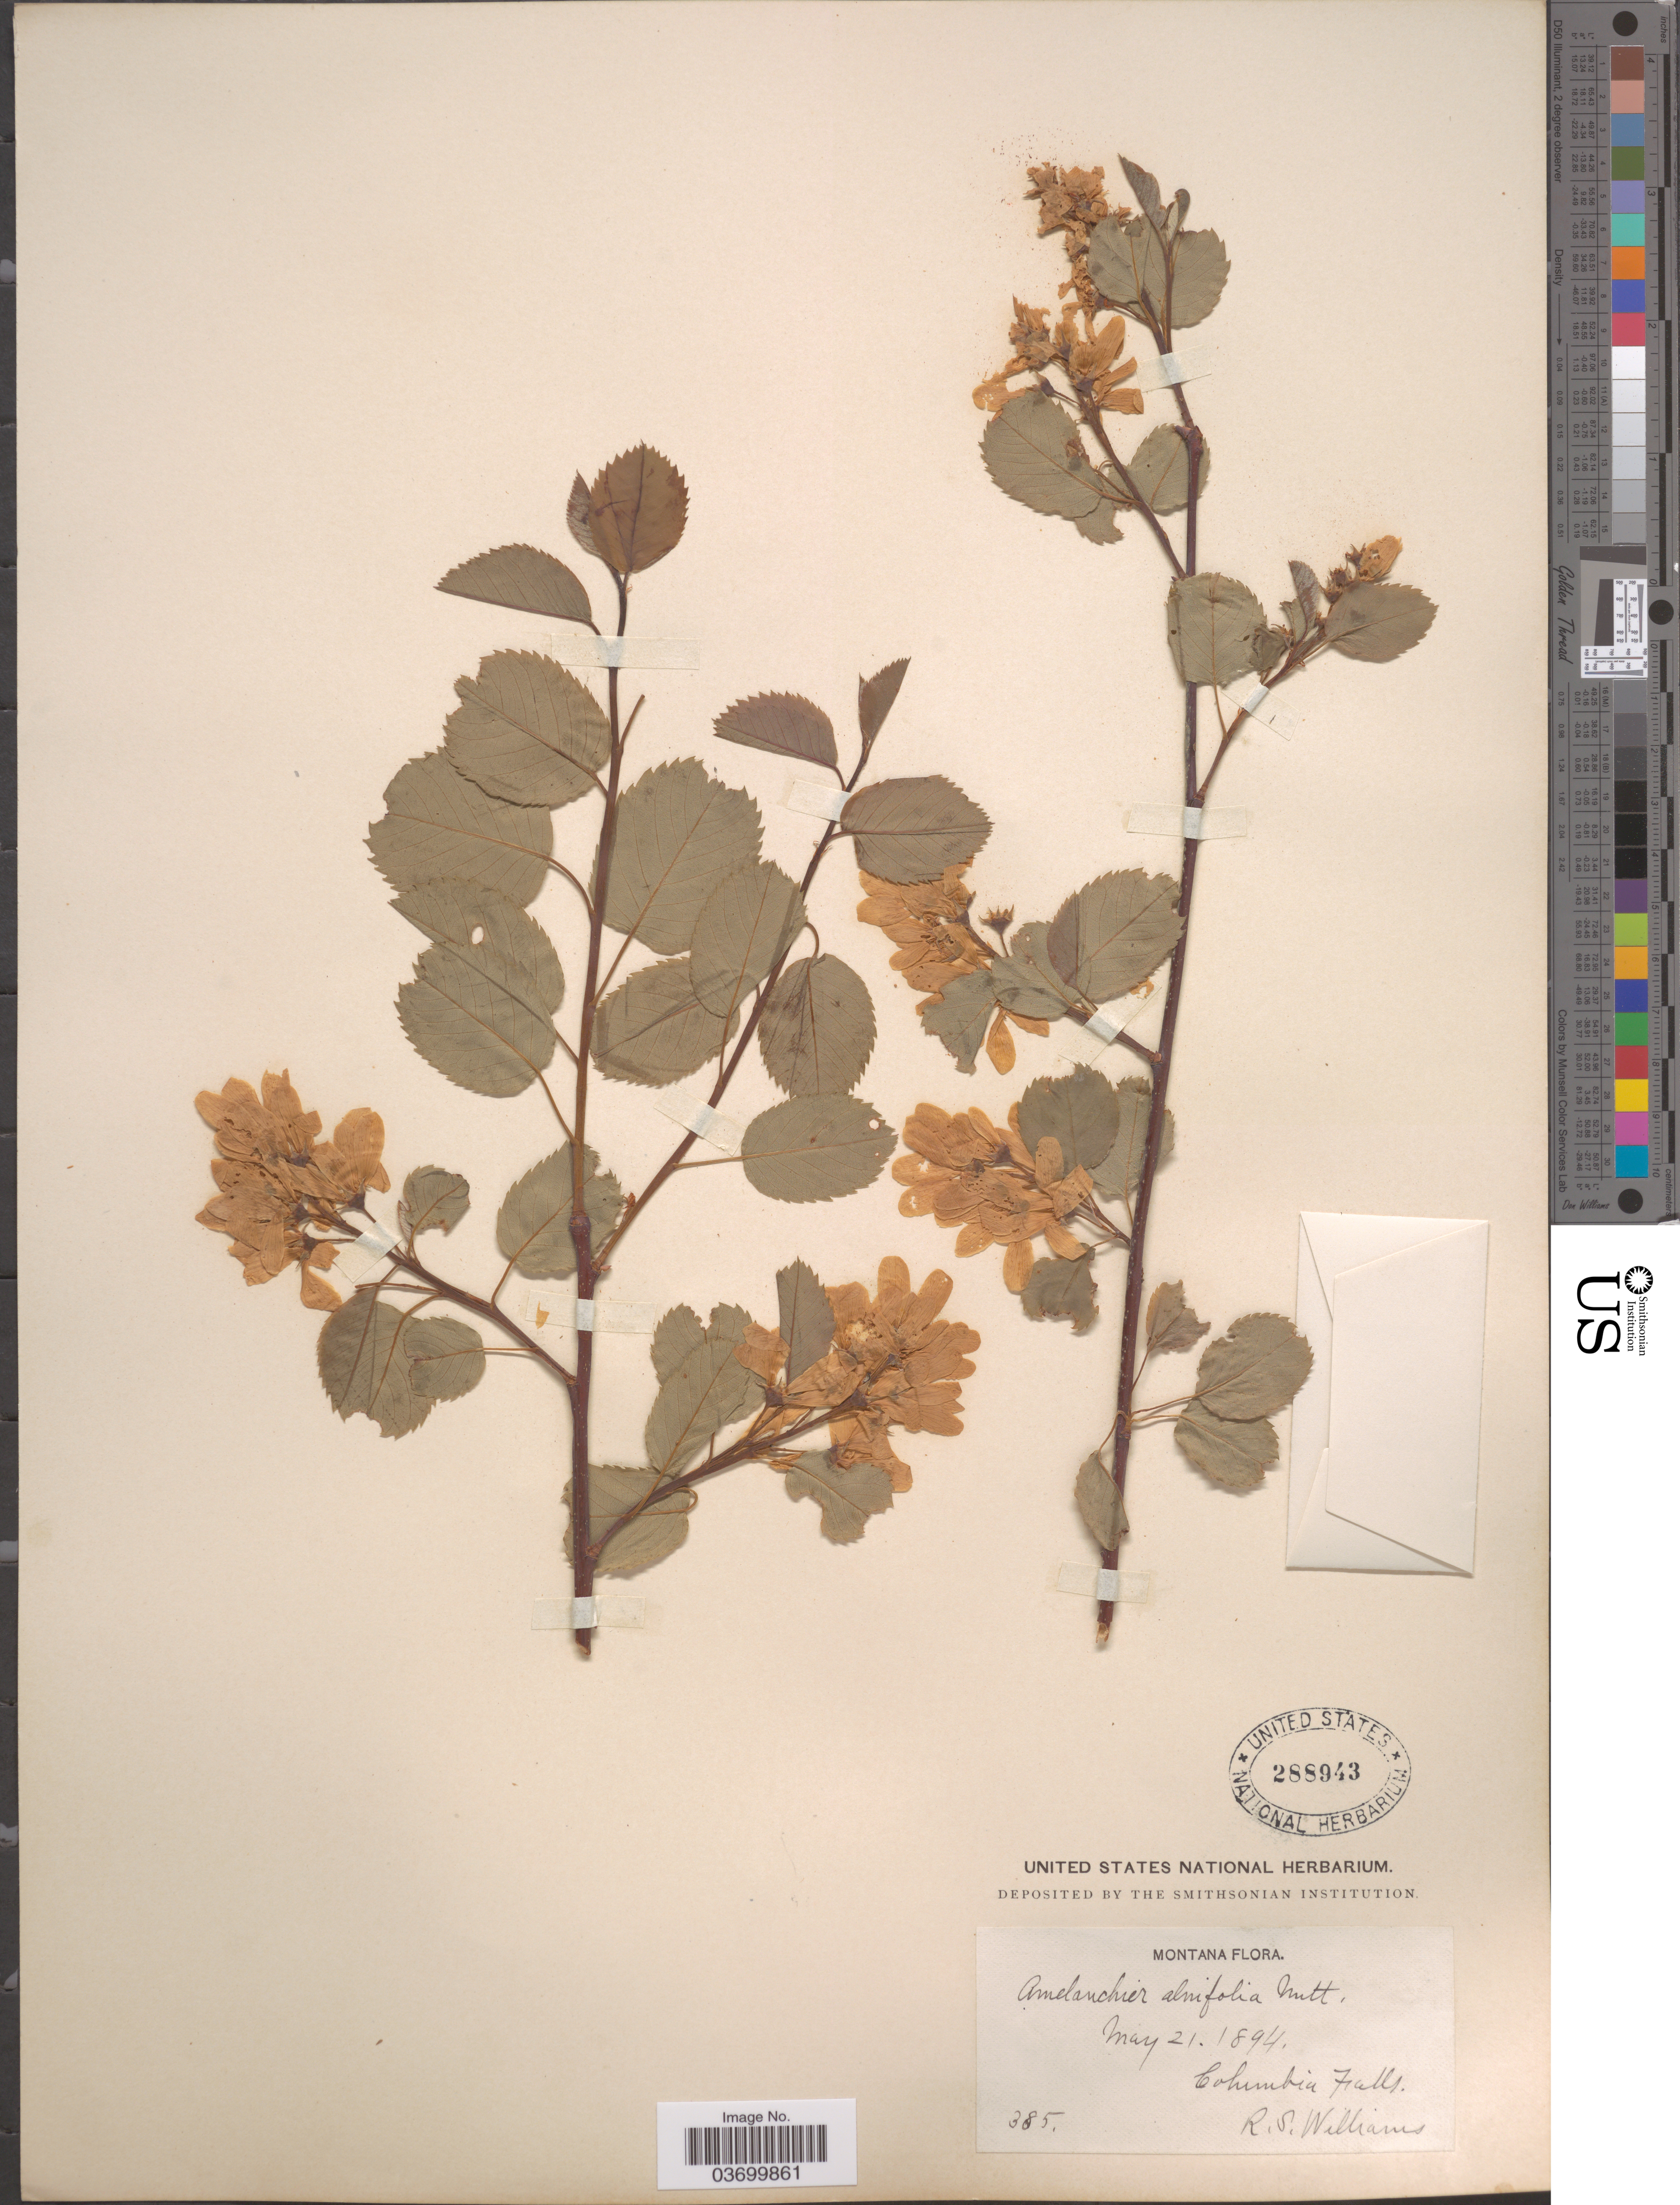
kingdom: Plantae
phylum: Tracheophyta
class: Magnoliopsida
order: Rosales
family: Rosaceae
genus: Amelanchier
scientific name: Amelanchier alnifolia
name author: (Nutt.) Nutt. ex M. Roem.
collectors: R. S. Williams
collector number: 385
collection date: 1894-05-21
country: United States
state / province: Montana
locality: Columbia Falls.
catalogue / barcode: US 288943